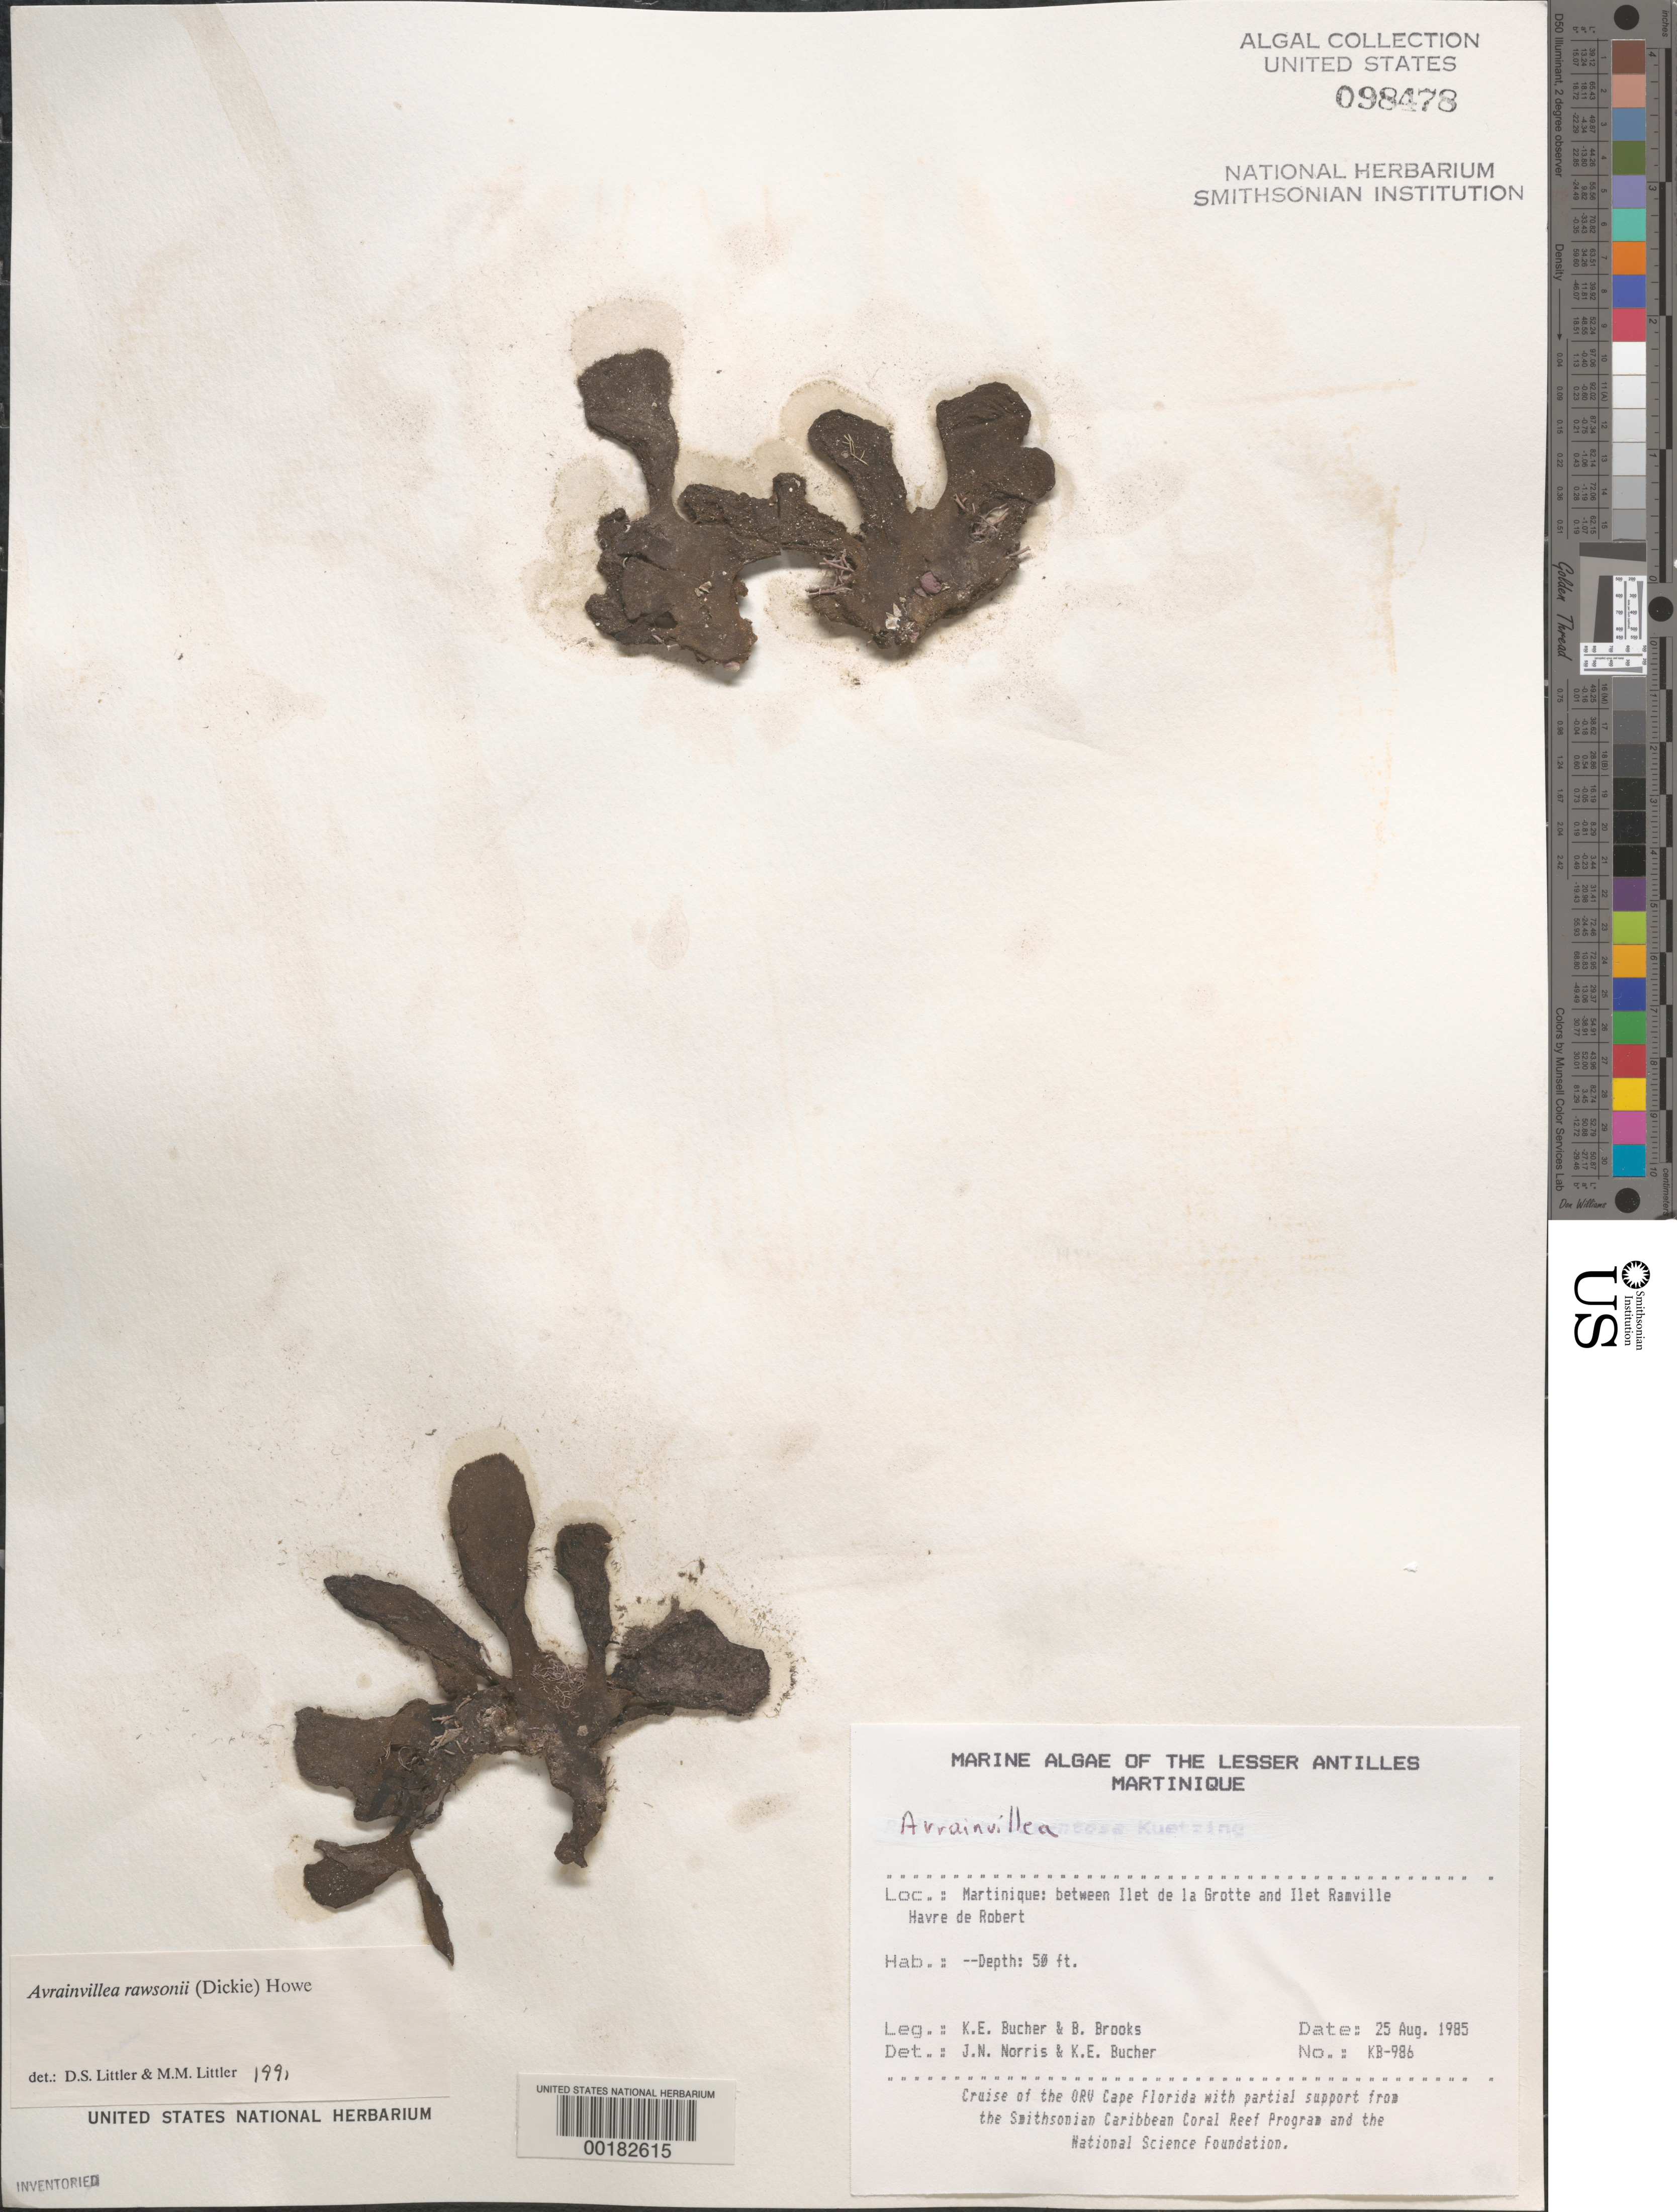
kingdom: Plantae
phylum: Chlorophyta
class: Ulvophyceae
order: Bryopsidales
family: Dichotomosiphonaceae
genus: Avrainvillea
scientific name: Avrainvillea rawsonii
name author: (Dickie) M. Howe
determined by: Littler, D. S.; Littler, M. M.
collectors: K. E. Bucher & B. Brooks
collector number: KB-986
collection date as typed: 25 Aug 1985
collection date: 1985-08-25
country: Martinique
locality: Between Ilet de la Grotte and Ilet de Ramville, Havre du Robert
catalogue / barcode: US 98478